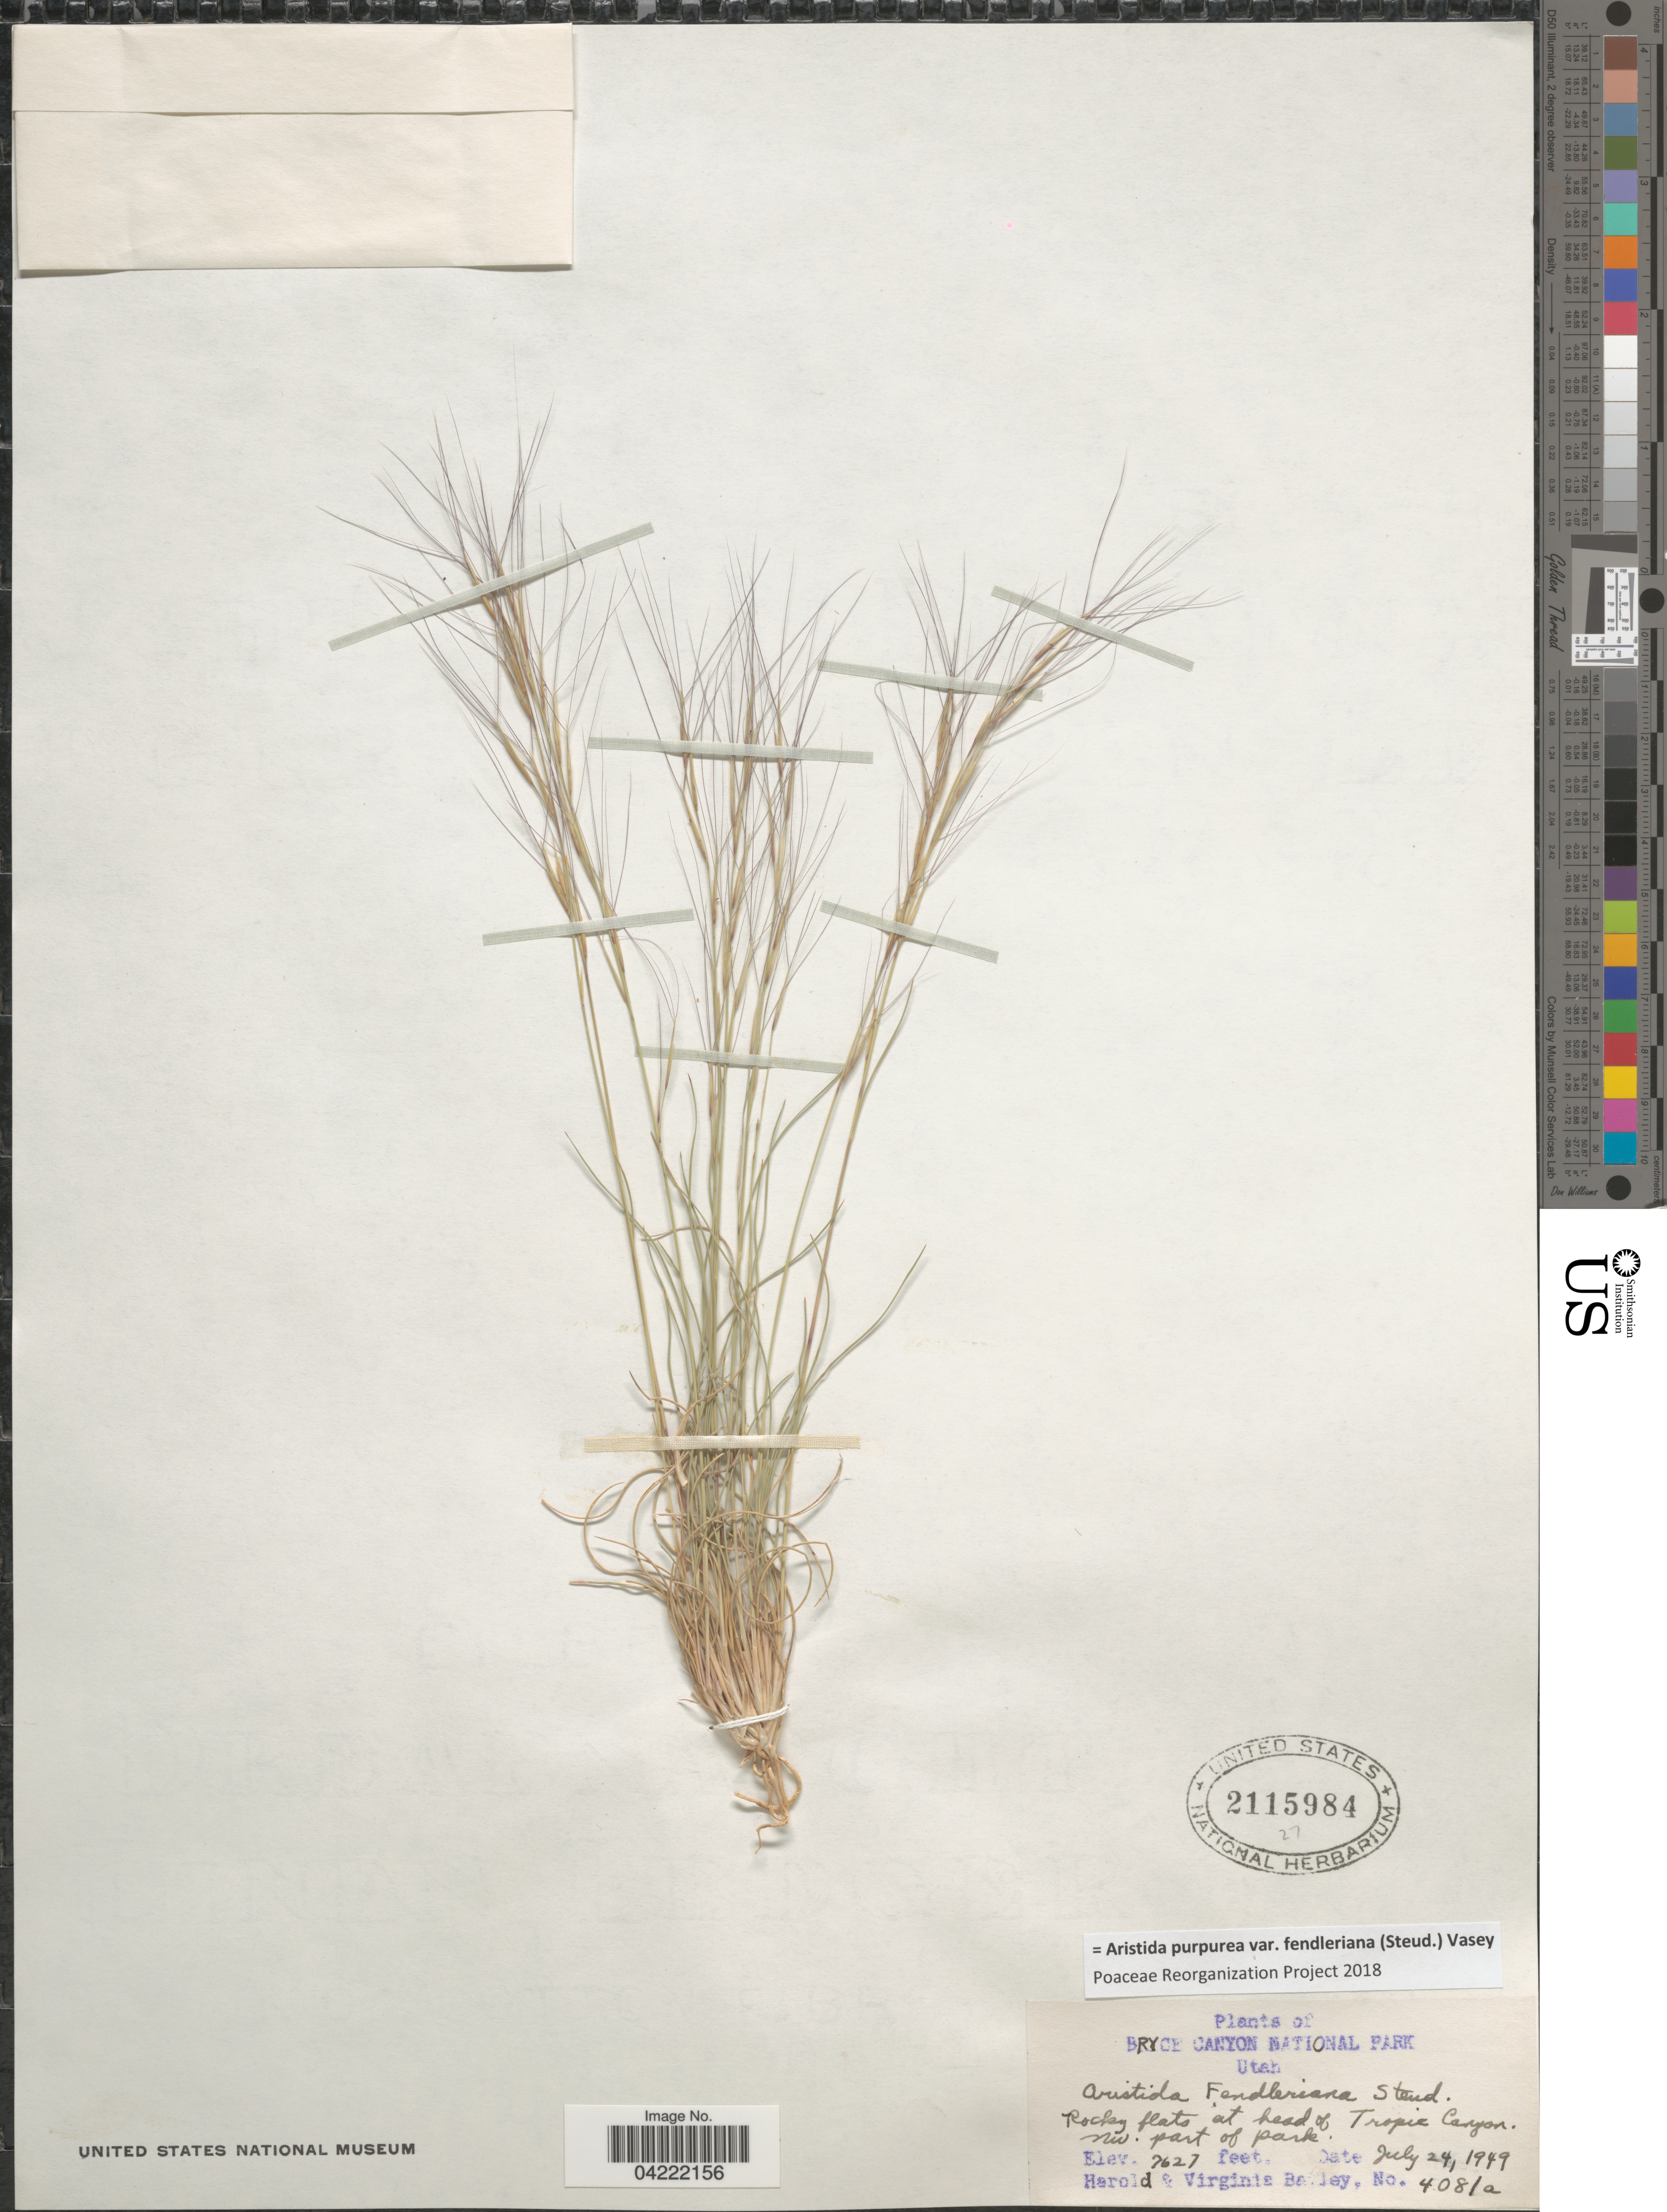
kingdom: Plantae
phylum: Tracheophyta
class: Liliopsida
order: Poales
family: Poaceae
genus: Aristida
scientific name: Aristida purpurea var. fendleriana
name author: (Steud.) Vasey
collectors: H. Bailey & V. L. Bailey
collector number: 4081a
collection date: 1949-07-24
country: United States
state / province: Utah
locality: Bryce Canyon National Park. Rocky flats at head of Tropic Canyon. Nw. part of park.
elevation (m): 2325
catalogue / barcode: US 2115984